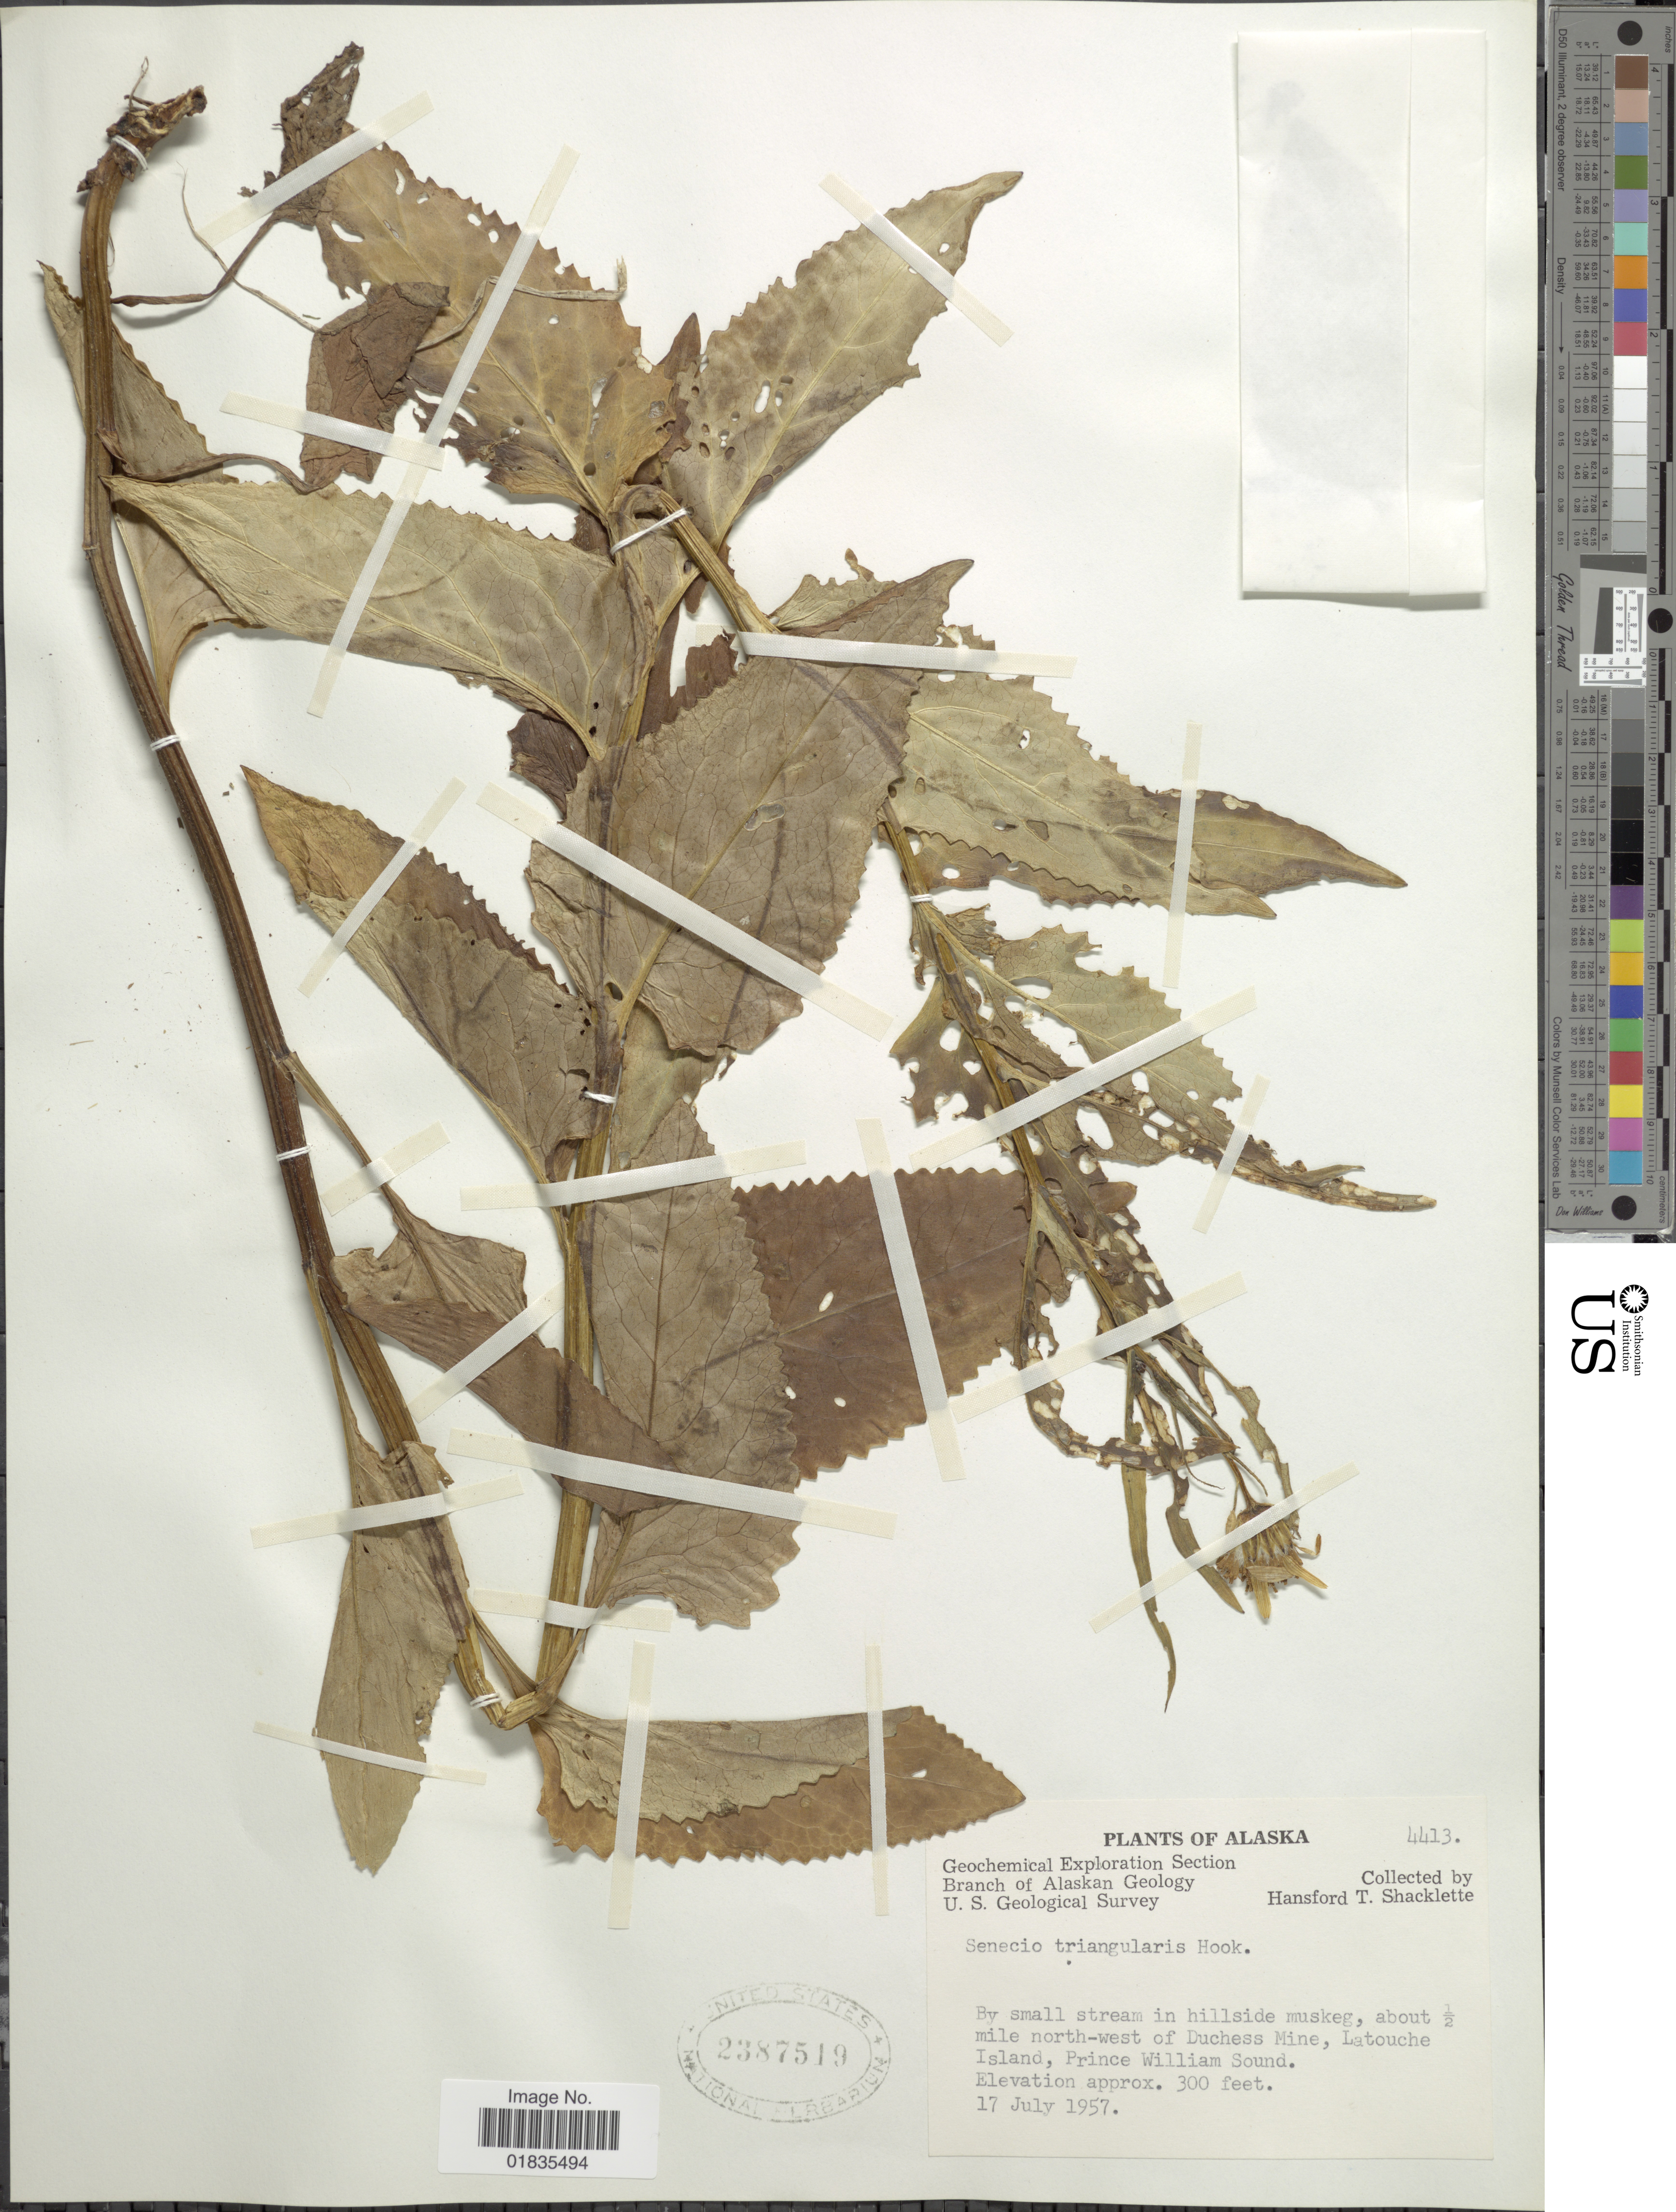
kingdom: Plantae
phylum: Tracheophyta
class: Magnoliopsida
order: Asterales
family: Asteraceae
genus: Senecio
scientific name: Senecio triangularis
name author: Hook.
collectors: H. Shacklette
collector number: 4413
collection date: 1957-07-17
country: United States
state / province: Alaska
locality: By small stream in hillside muskeg, about 1/2 mile north-west of Duchess Mine, Latouche Island, Prince William Sound.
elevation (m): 91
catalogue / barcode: US 2387519